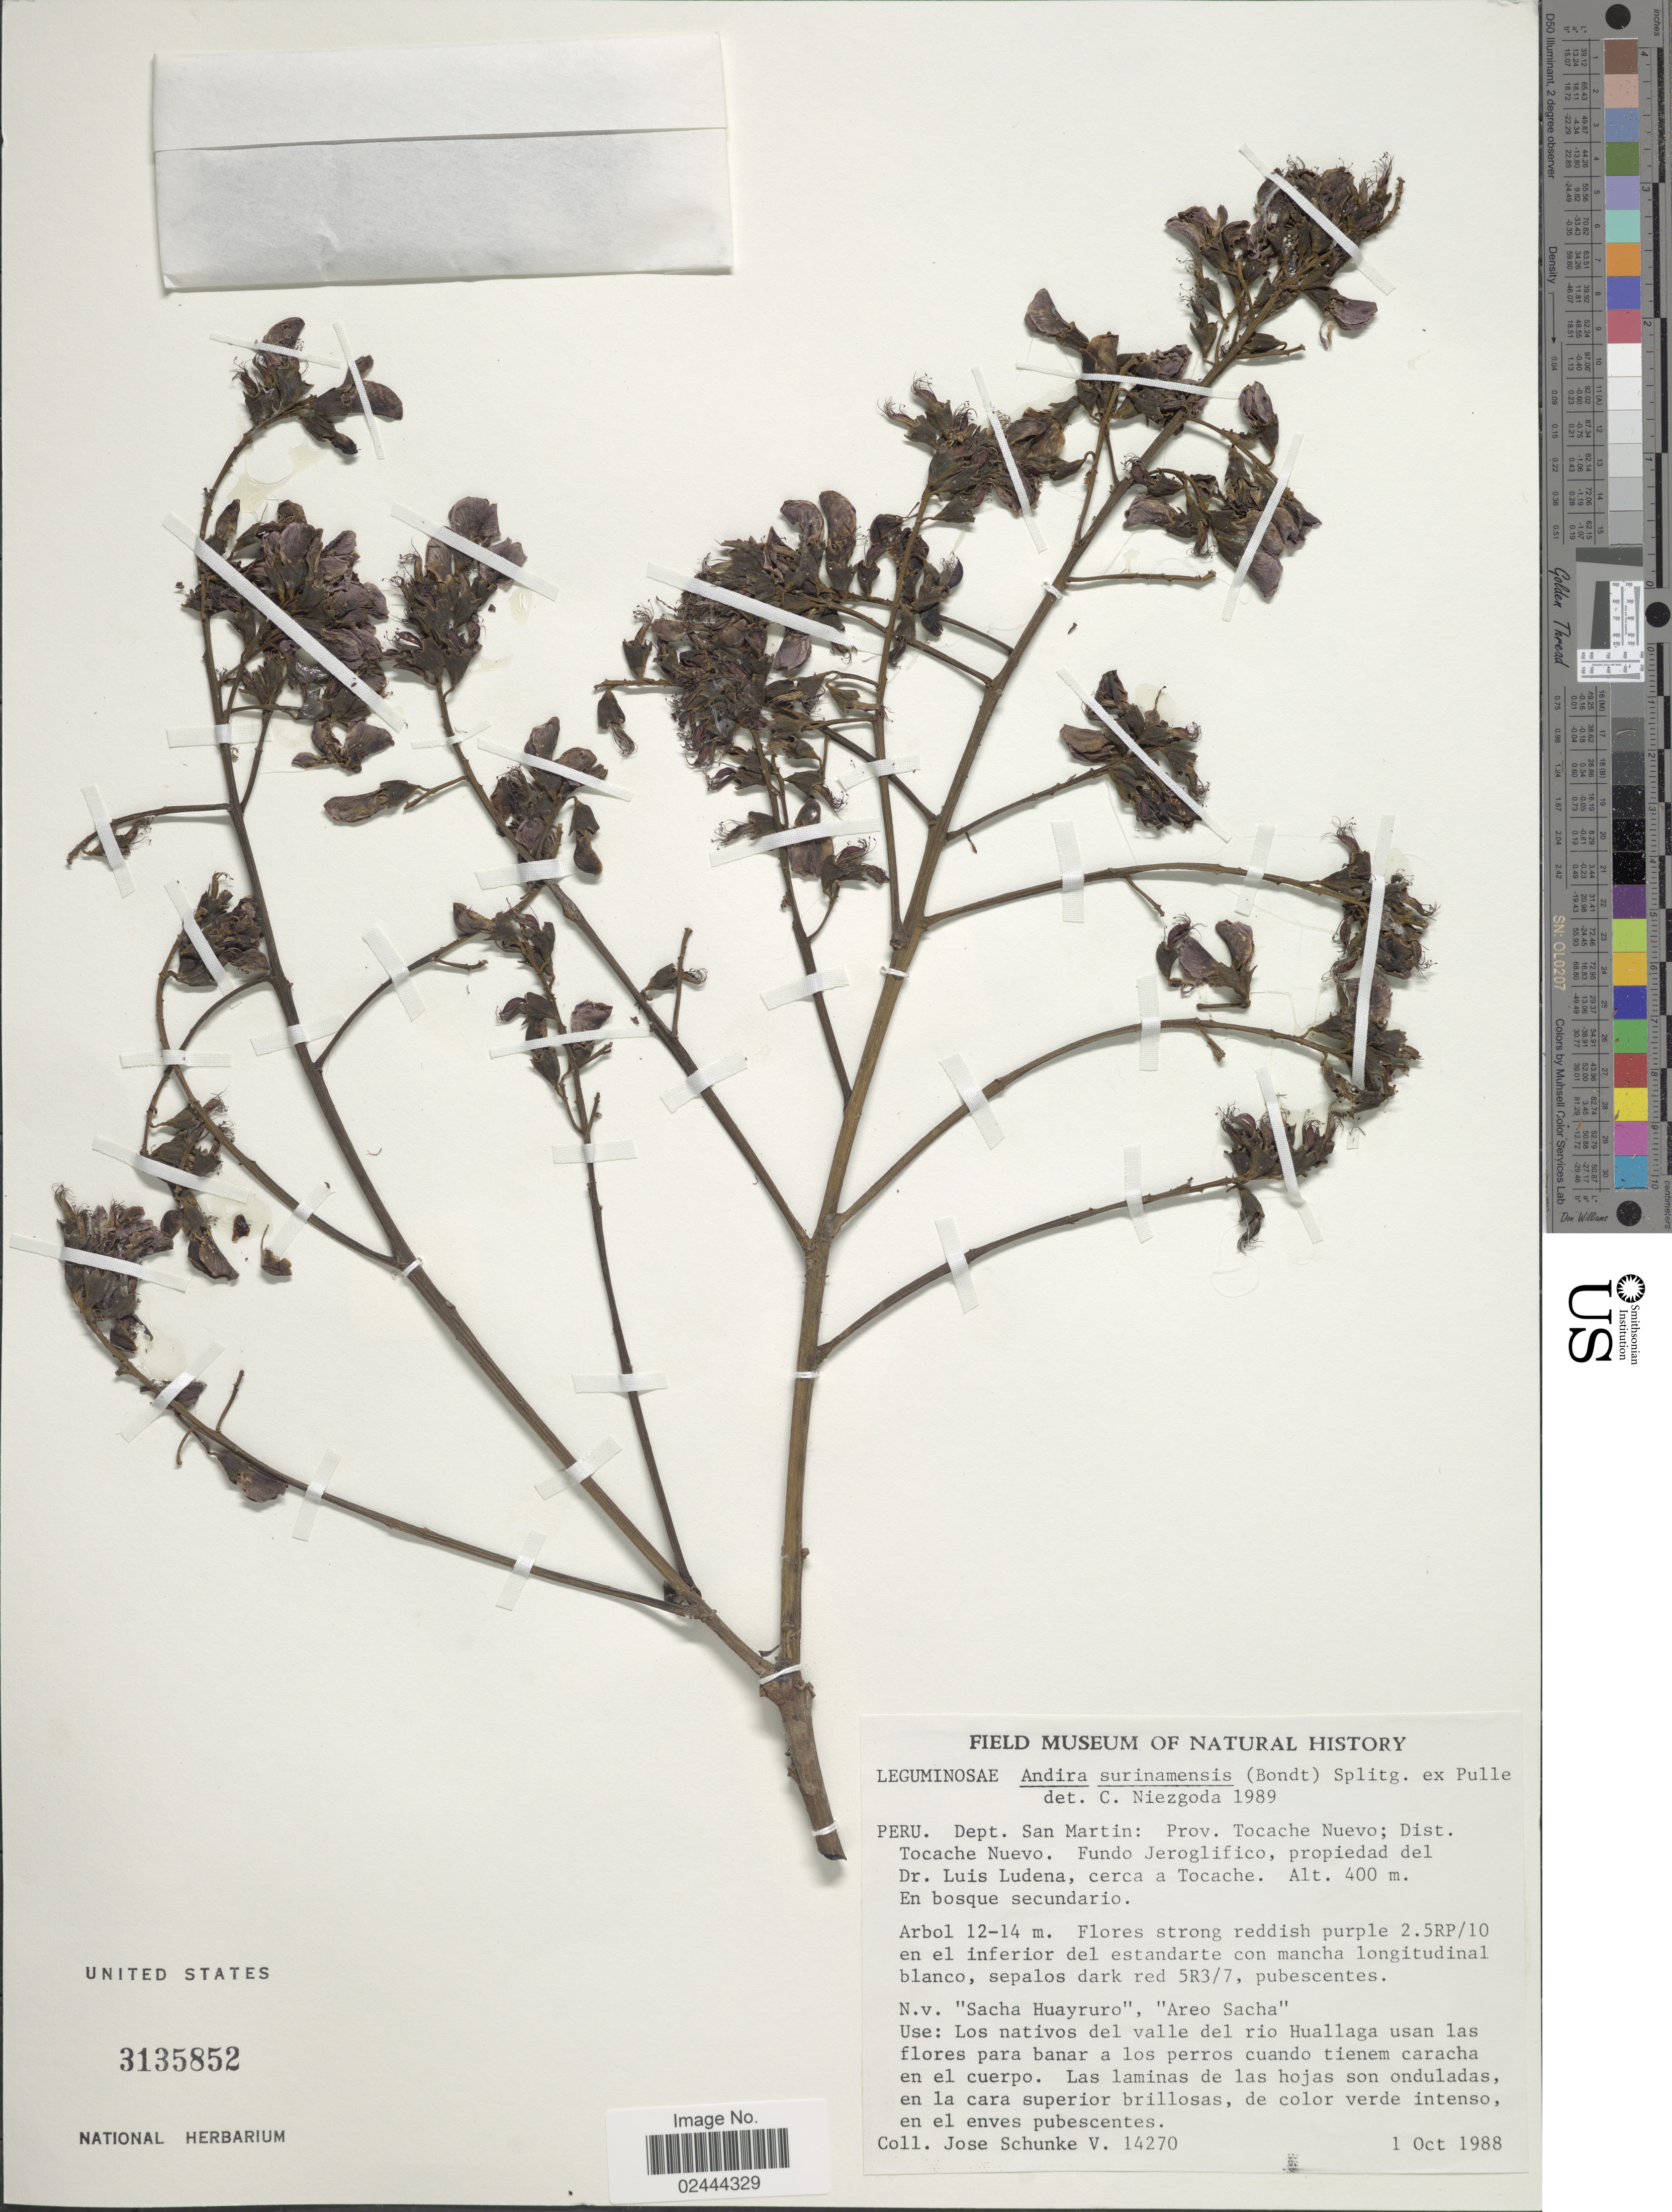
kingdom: Plantae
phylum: Tracheophyta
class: Magnoliopsida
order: Fabales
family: Fabaceae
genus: Andira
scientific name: Andira surinamensis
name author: (Bondt) Splitg. ex Amshoff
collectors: J. Schunke Vigo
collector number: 14270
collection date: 1988-10-01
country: Peru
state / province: San Martín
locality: Prov. Tocache Nuevo, Dist. Tocache Nuevo, Fundo Jeroglifico, propiedad del Dr. Luis Ludena, cerca a Tocache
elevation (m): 400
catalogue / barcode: US 3135852